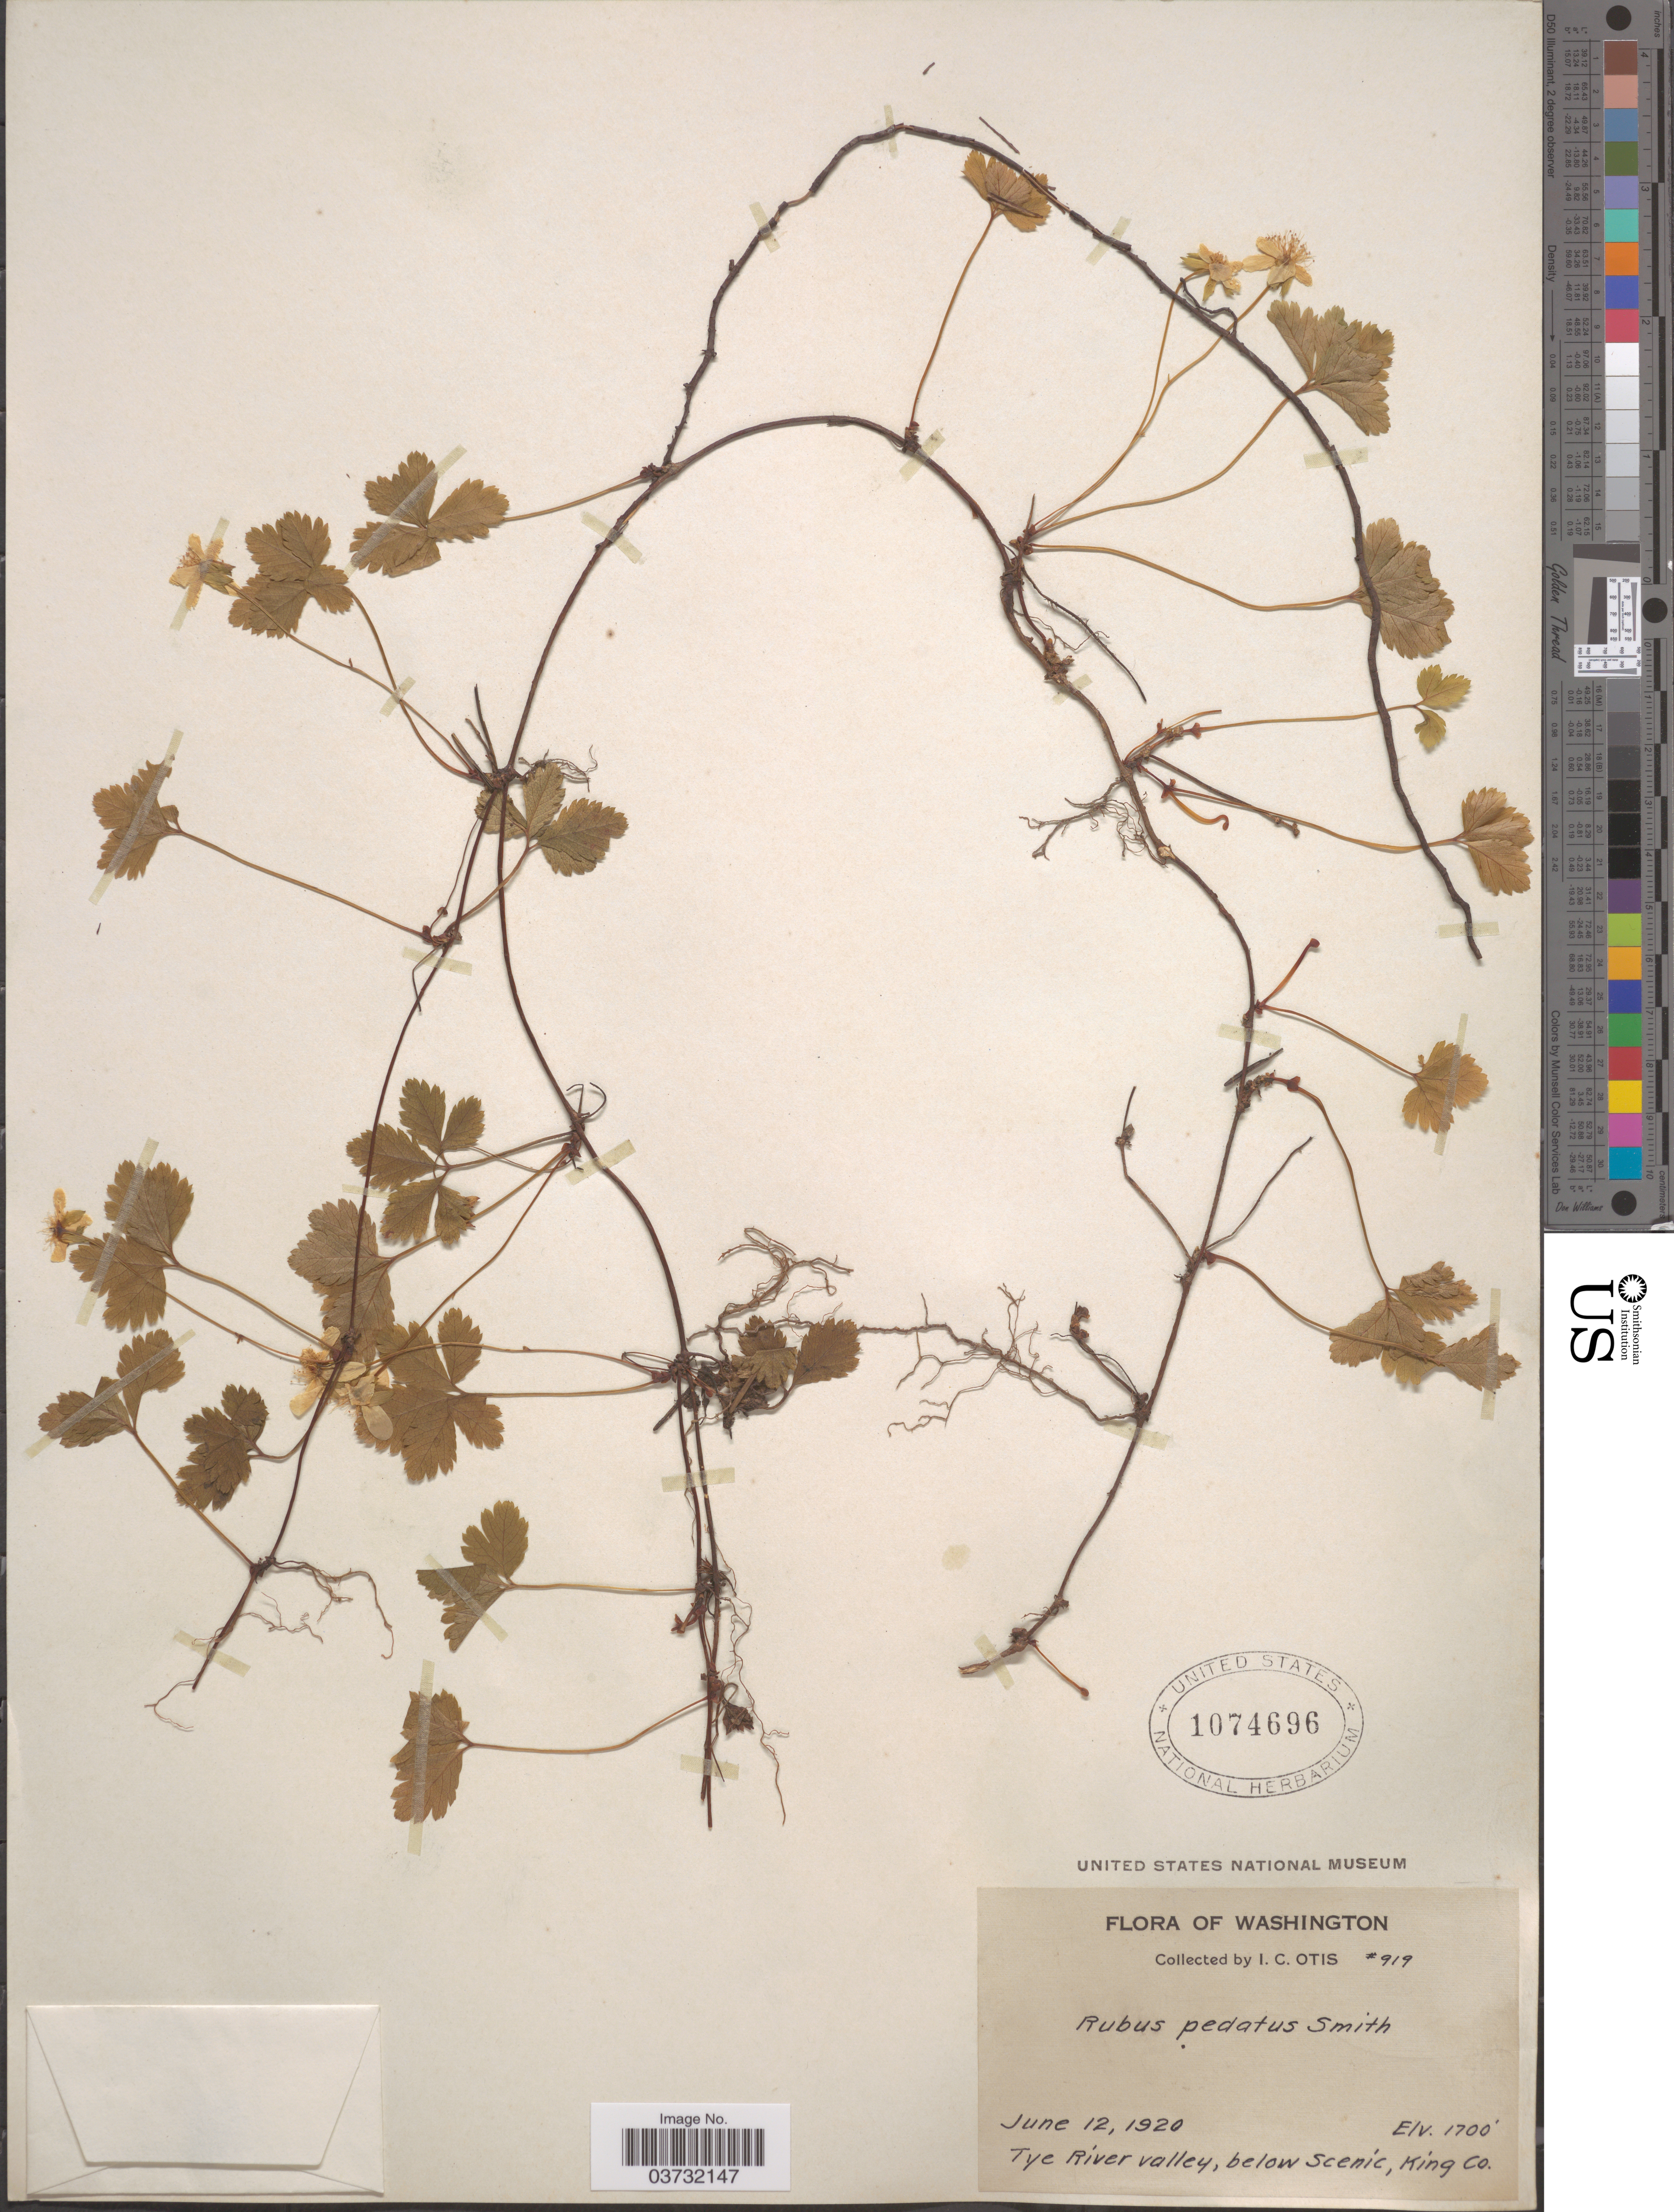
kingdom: Plantae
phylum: Tracheophyta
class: Magnoliopsida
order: Rosales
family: Rosaceae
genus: Rubus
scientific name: Rubus pedatus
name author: Sm.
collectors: I. C. Otis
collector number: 919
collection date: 1920-06-12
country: United States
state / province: Washington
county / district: King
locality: Tye River valley, below Scenic, King Co.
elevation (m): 518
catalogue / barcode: US 1074696